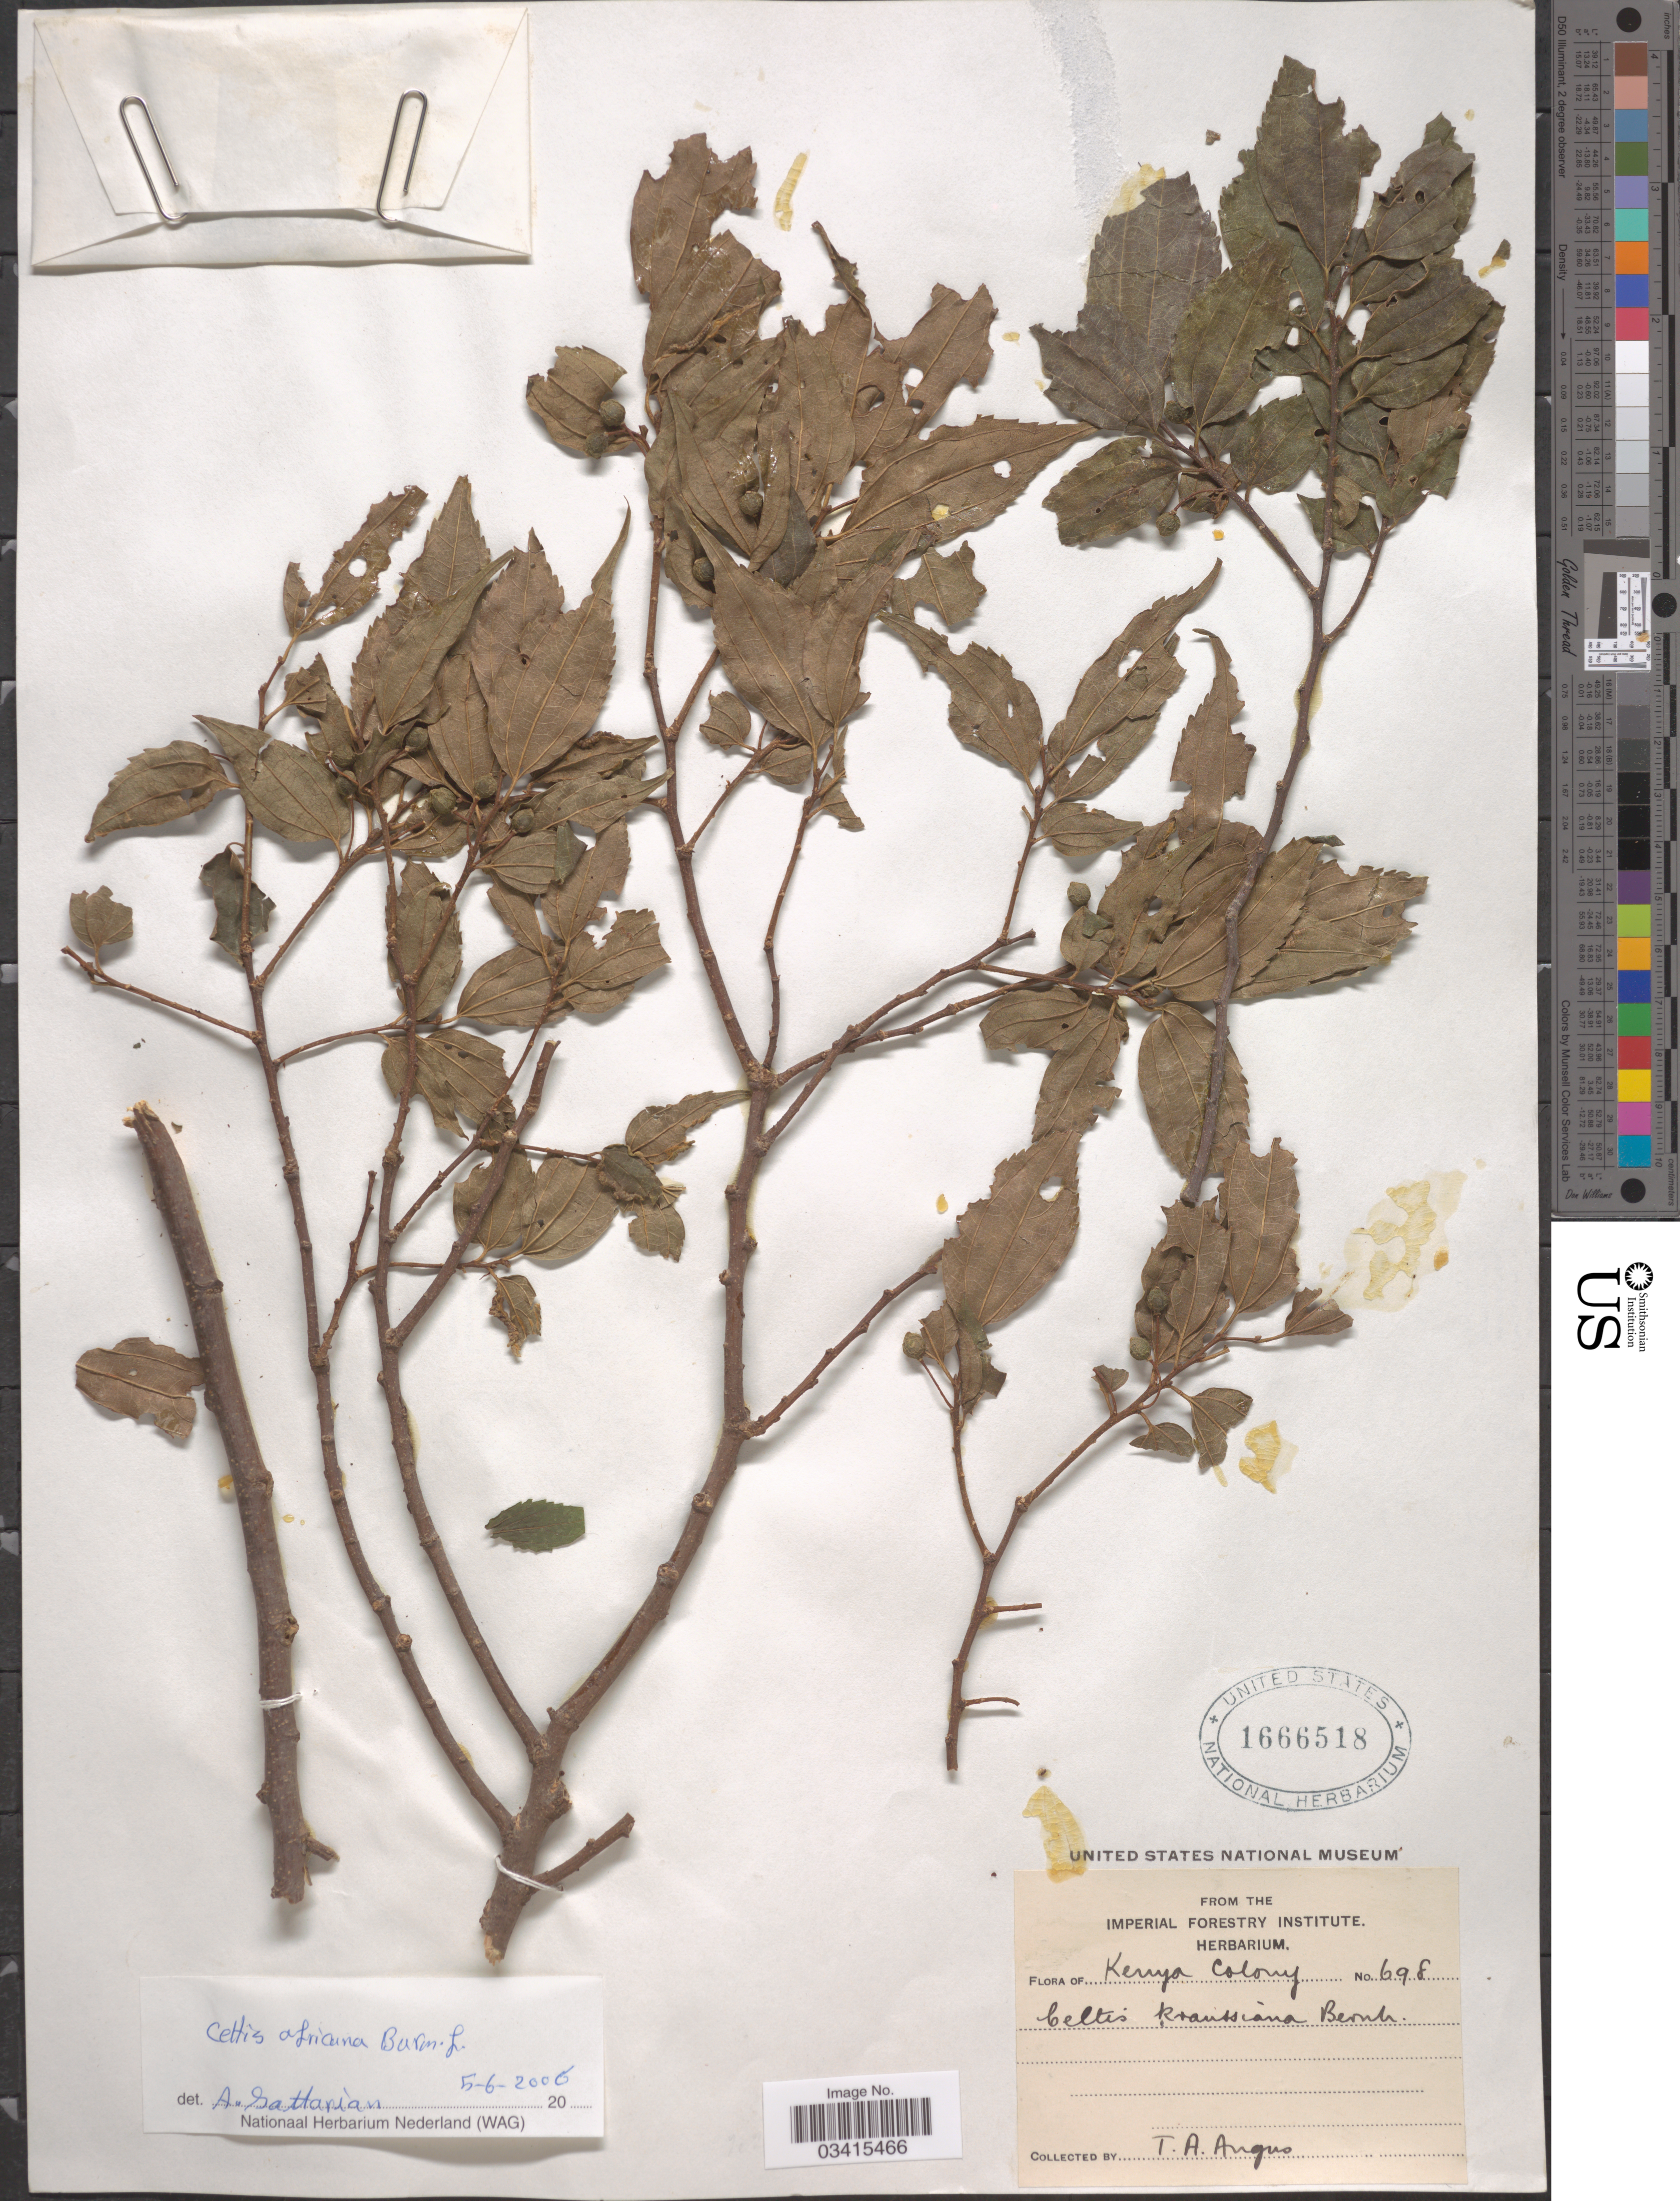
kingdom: Plantae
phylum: Tracheophyta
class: Magnoliopsida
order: Rosales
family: Cannabaceae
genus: Celtis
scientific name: Celtis africana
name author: Burm. f.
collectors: T. Angus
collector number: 698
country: Kenya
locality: Kenya Colony.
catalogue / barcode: US 1666518